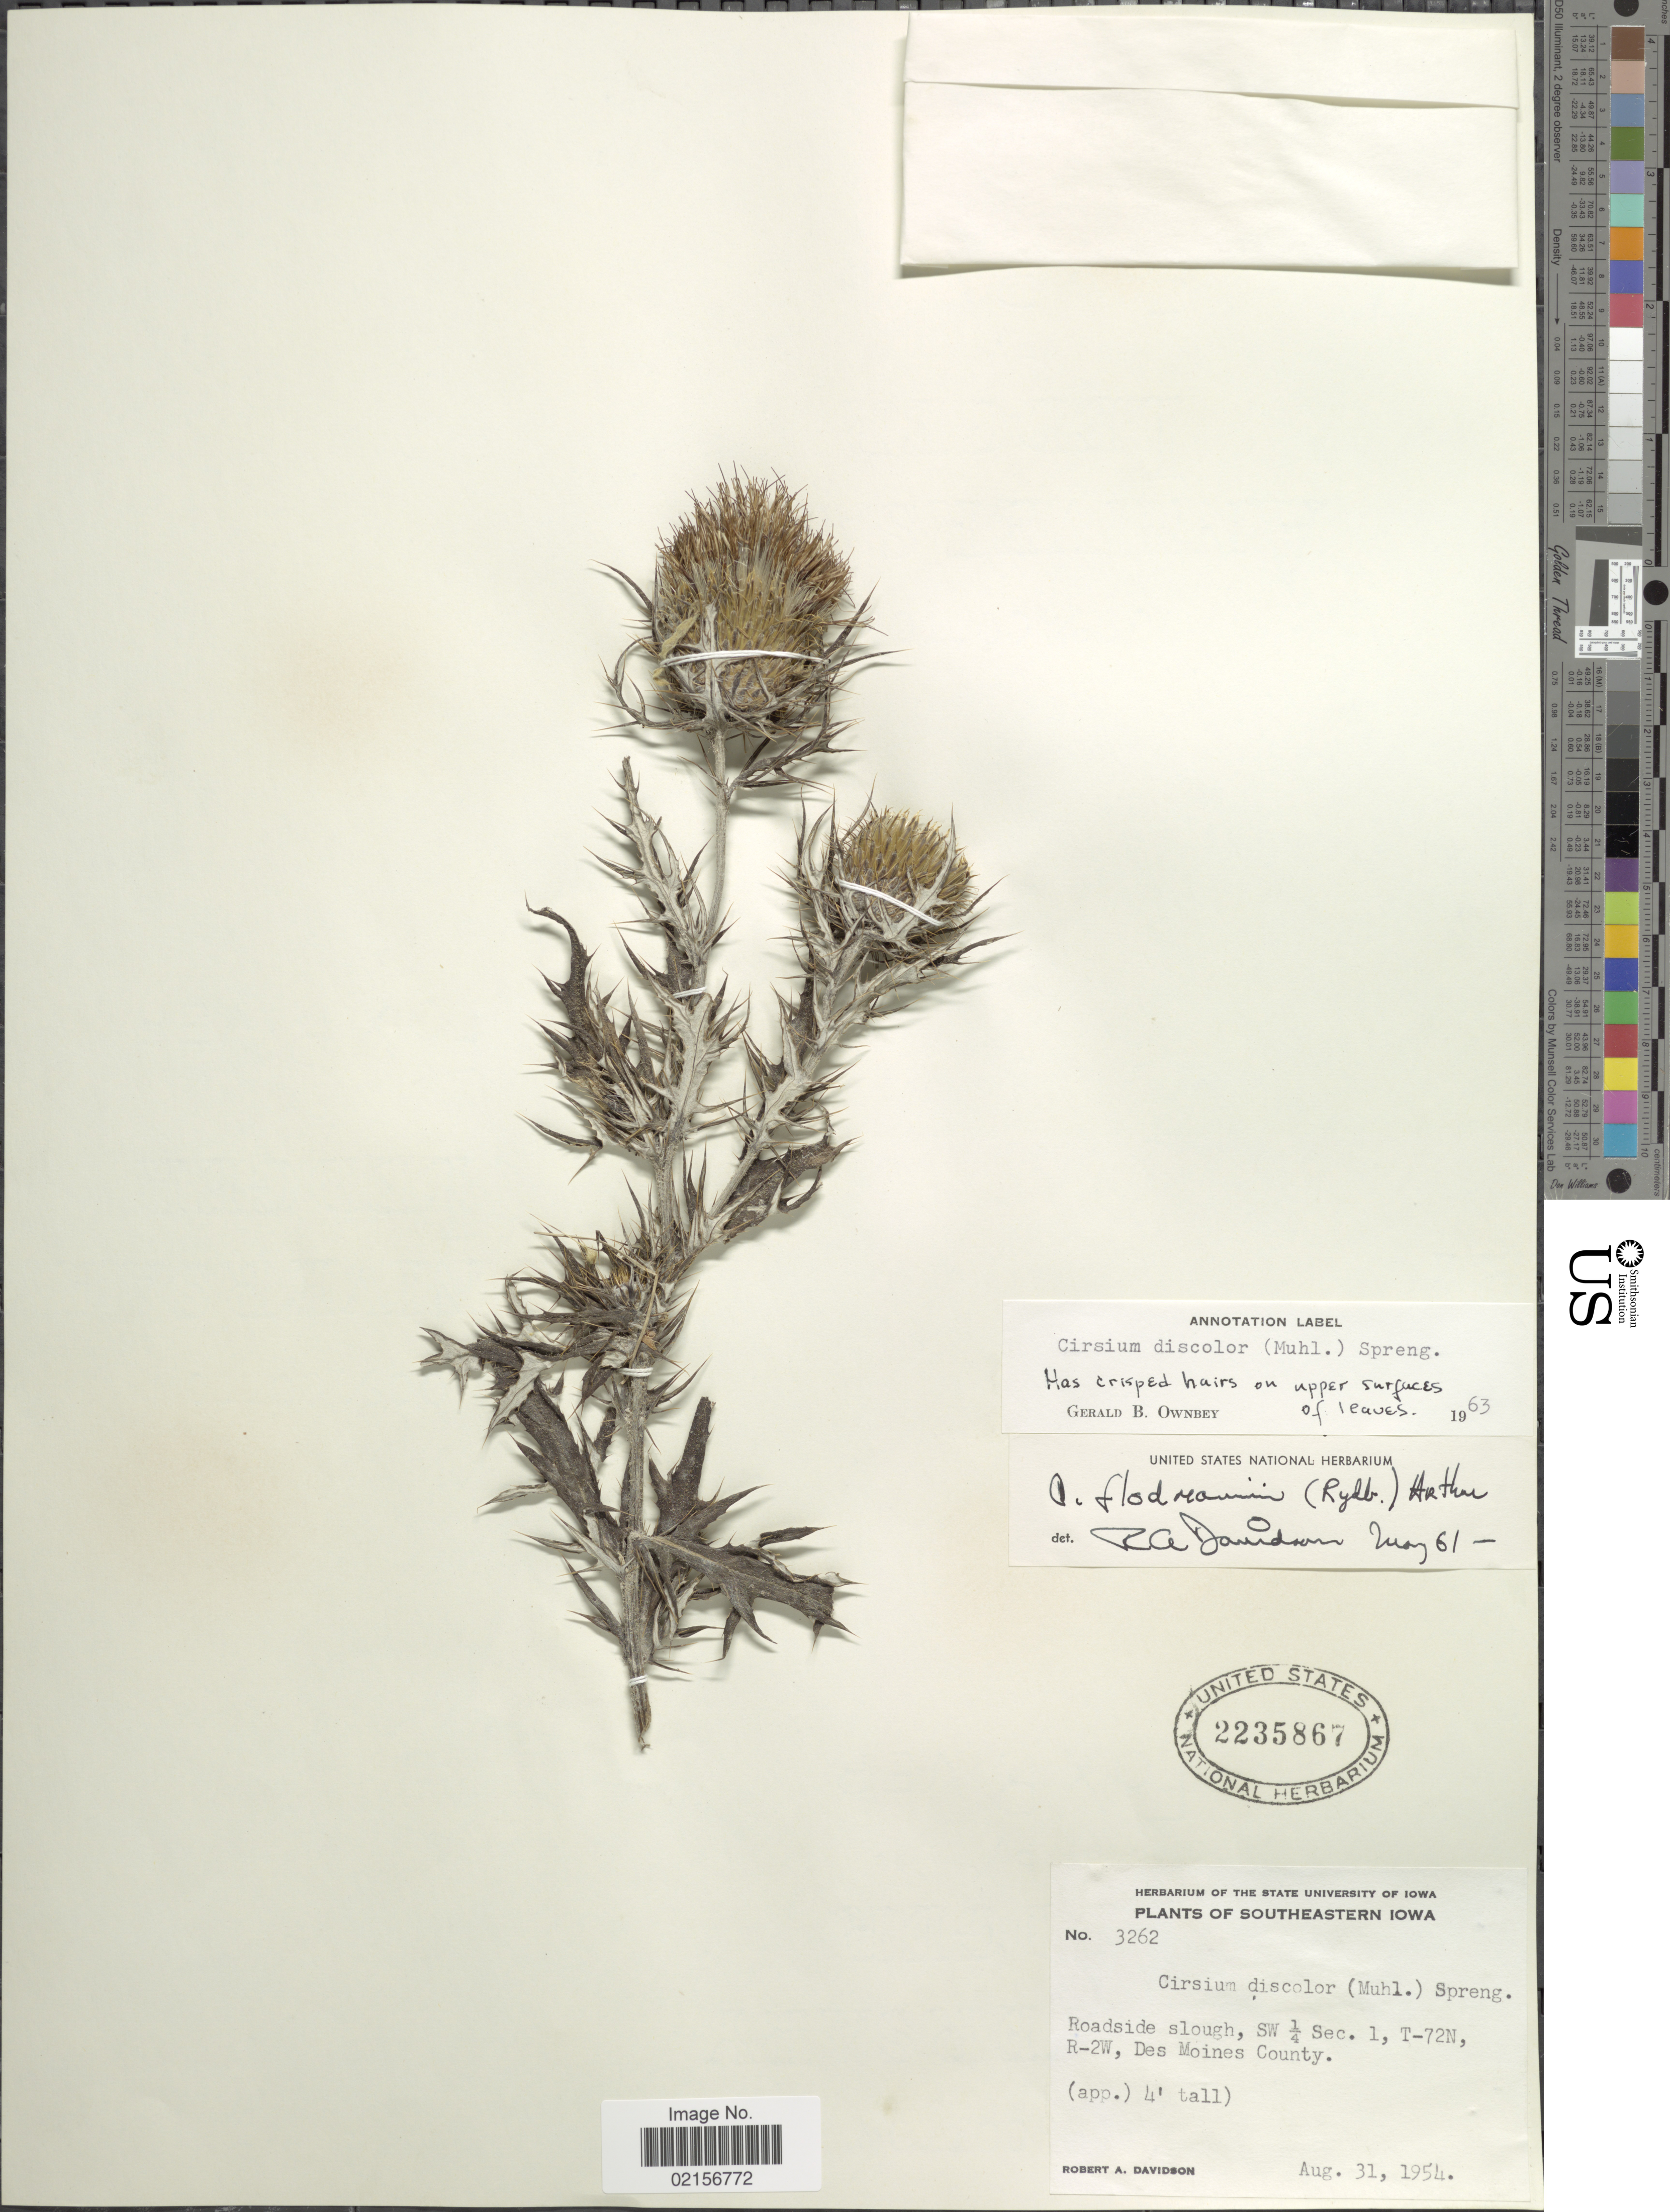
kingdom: Plantae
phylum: Tracheophyta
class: Magnoliopsida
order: Asterales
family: Asteraceae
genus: Cirsium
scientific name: Cirsium discolor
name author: (Muhl. ex Willd.) Spreng.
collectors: R. A. Davidson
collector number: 3262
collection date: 1954-08-31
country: United States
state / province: Iowa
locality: Southeastern Iowa, roadside slough, SW¼ Sec. 1, T-72N, R-2W, Des Moines County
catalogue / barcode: US 2235867